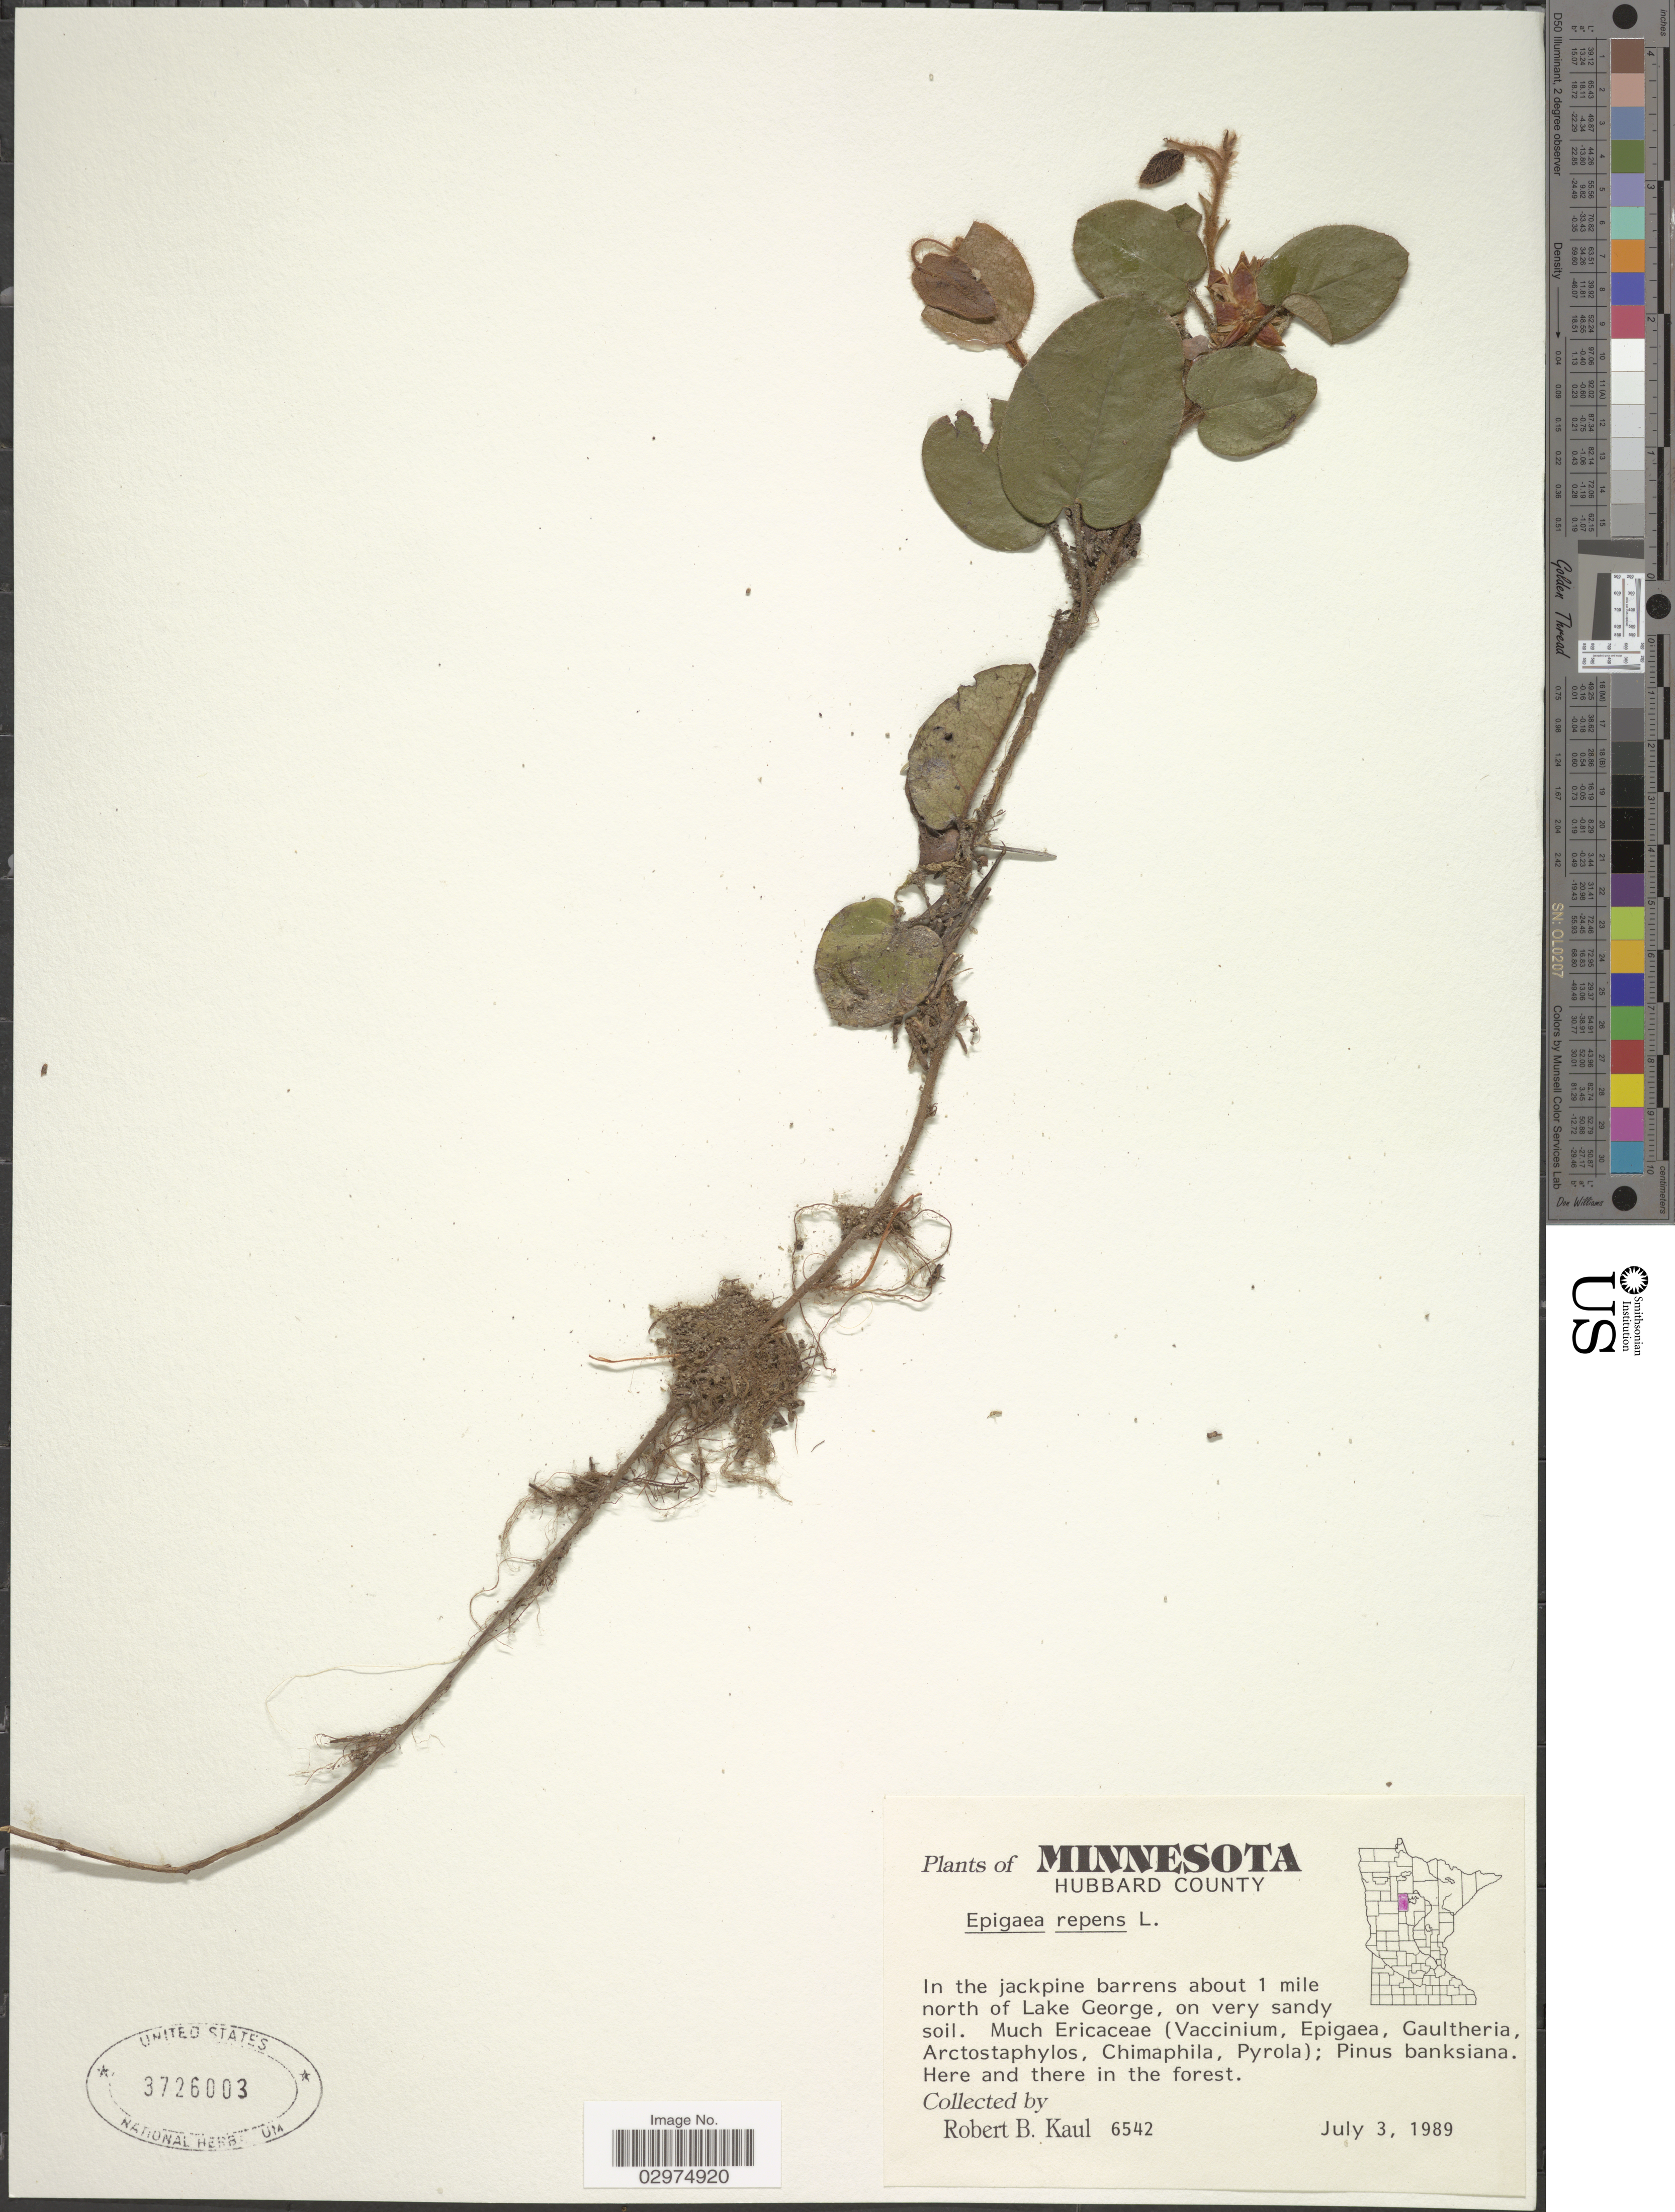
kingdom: Plantae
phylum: Tracheophyta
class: Magnoliopsida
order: Ericales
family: Ericaceae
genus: Epigaea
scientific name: Epigaea repens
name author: L.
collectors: R. Kaul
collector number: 6542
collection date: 1989-07-03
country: United States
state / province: Minnesota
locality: Hubbard County. In the jackpine barrens about 1 mile north of Lake George, on very sandy soil.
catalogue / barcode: US 3726003